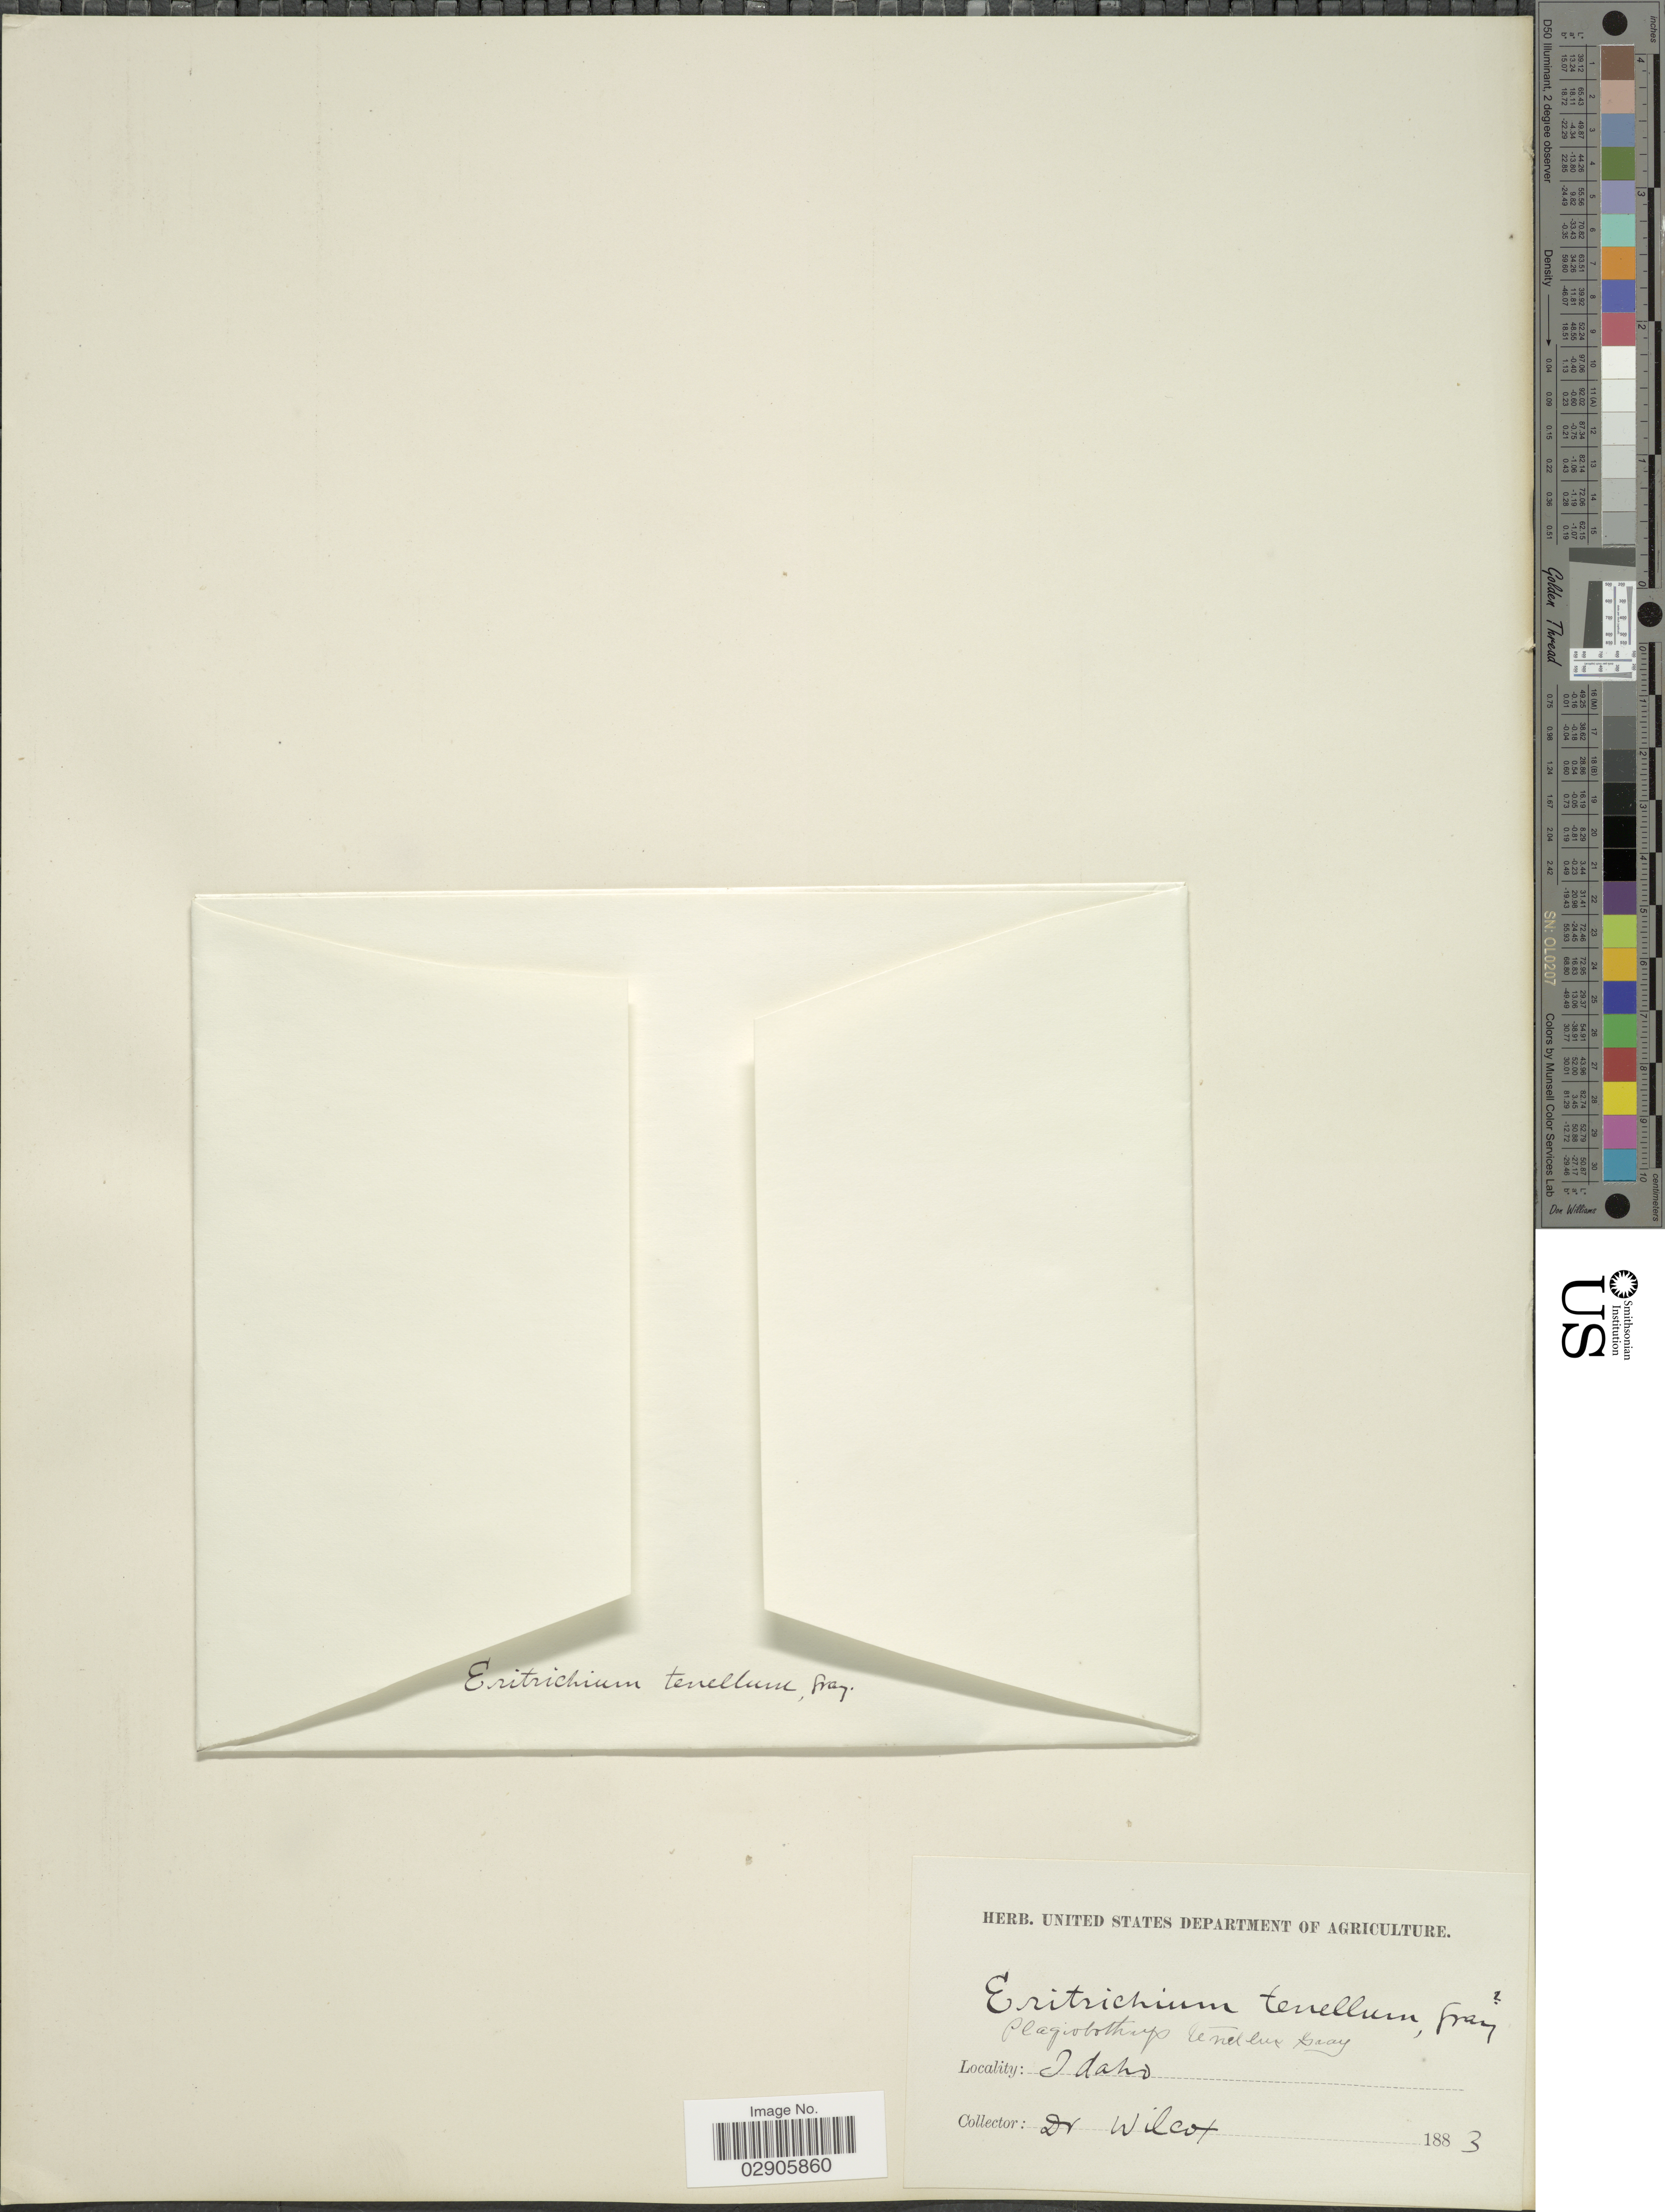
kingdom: Plantae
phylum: Tracheophyta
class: Magnoliopsida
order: Boraginales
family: Boraginaceae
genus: Plagiobothrys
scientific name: Plagiobothrys tenellus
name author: (Nutt.) A. Gray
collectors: G. Wilcox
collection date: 1883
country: United States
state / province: Idaho